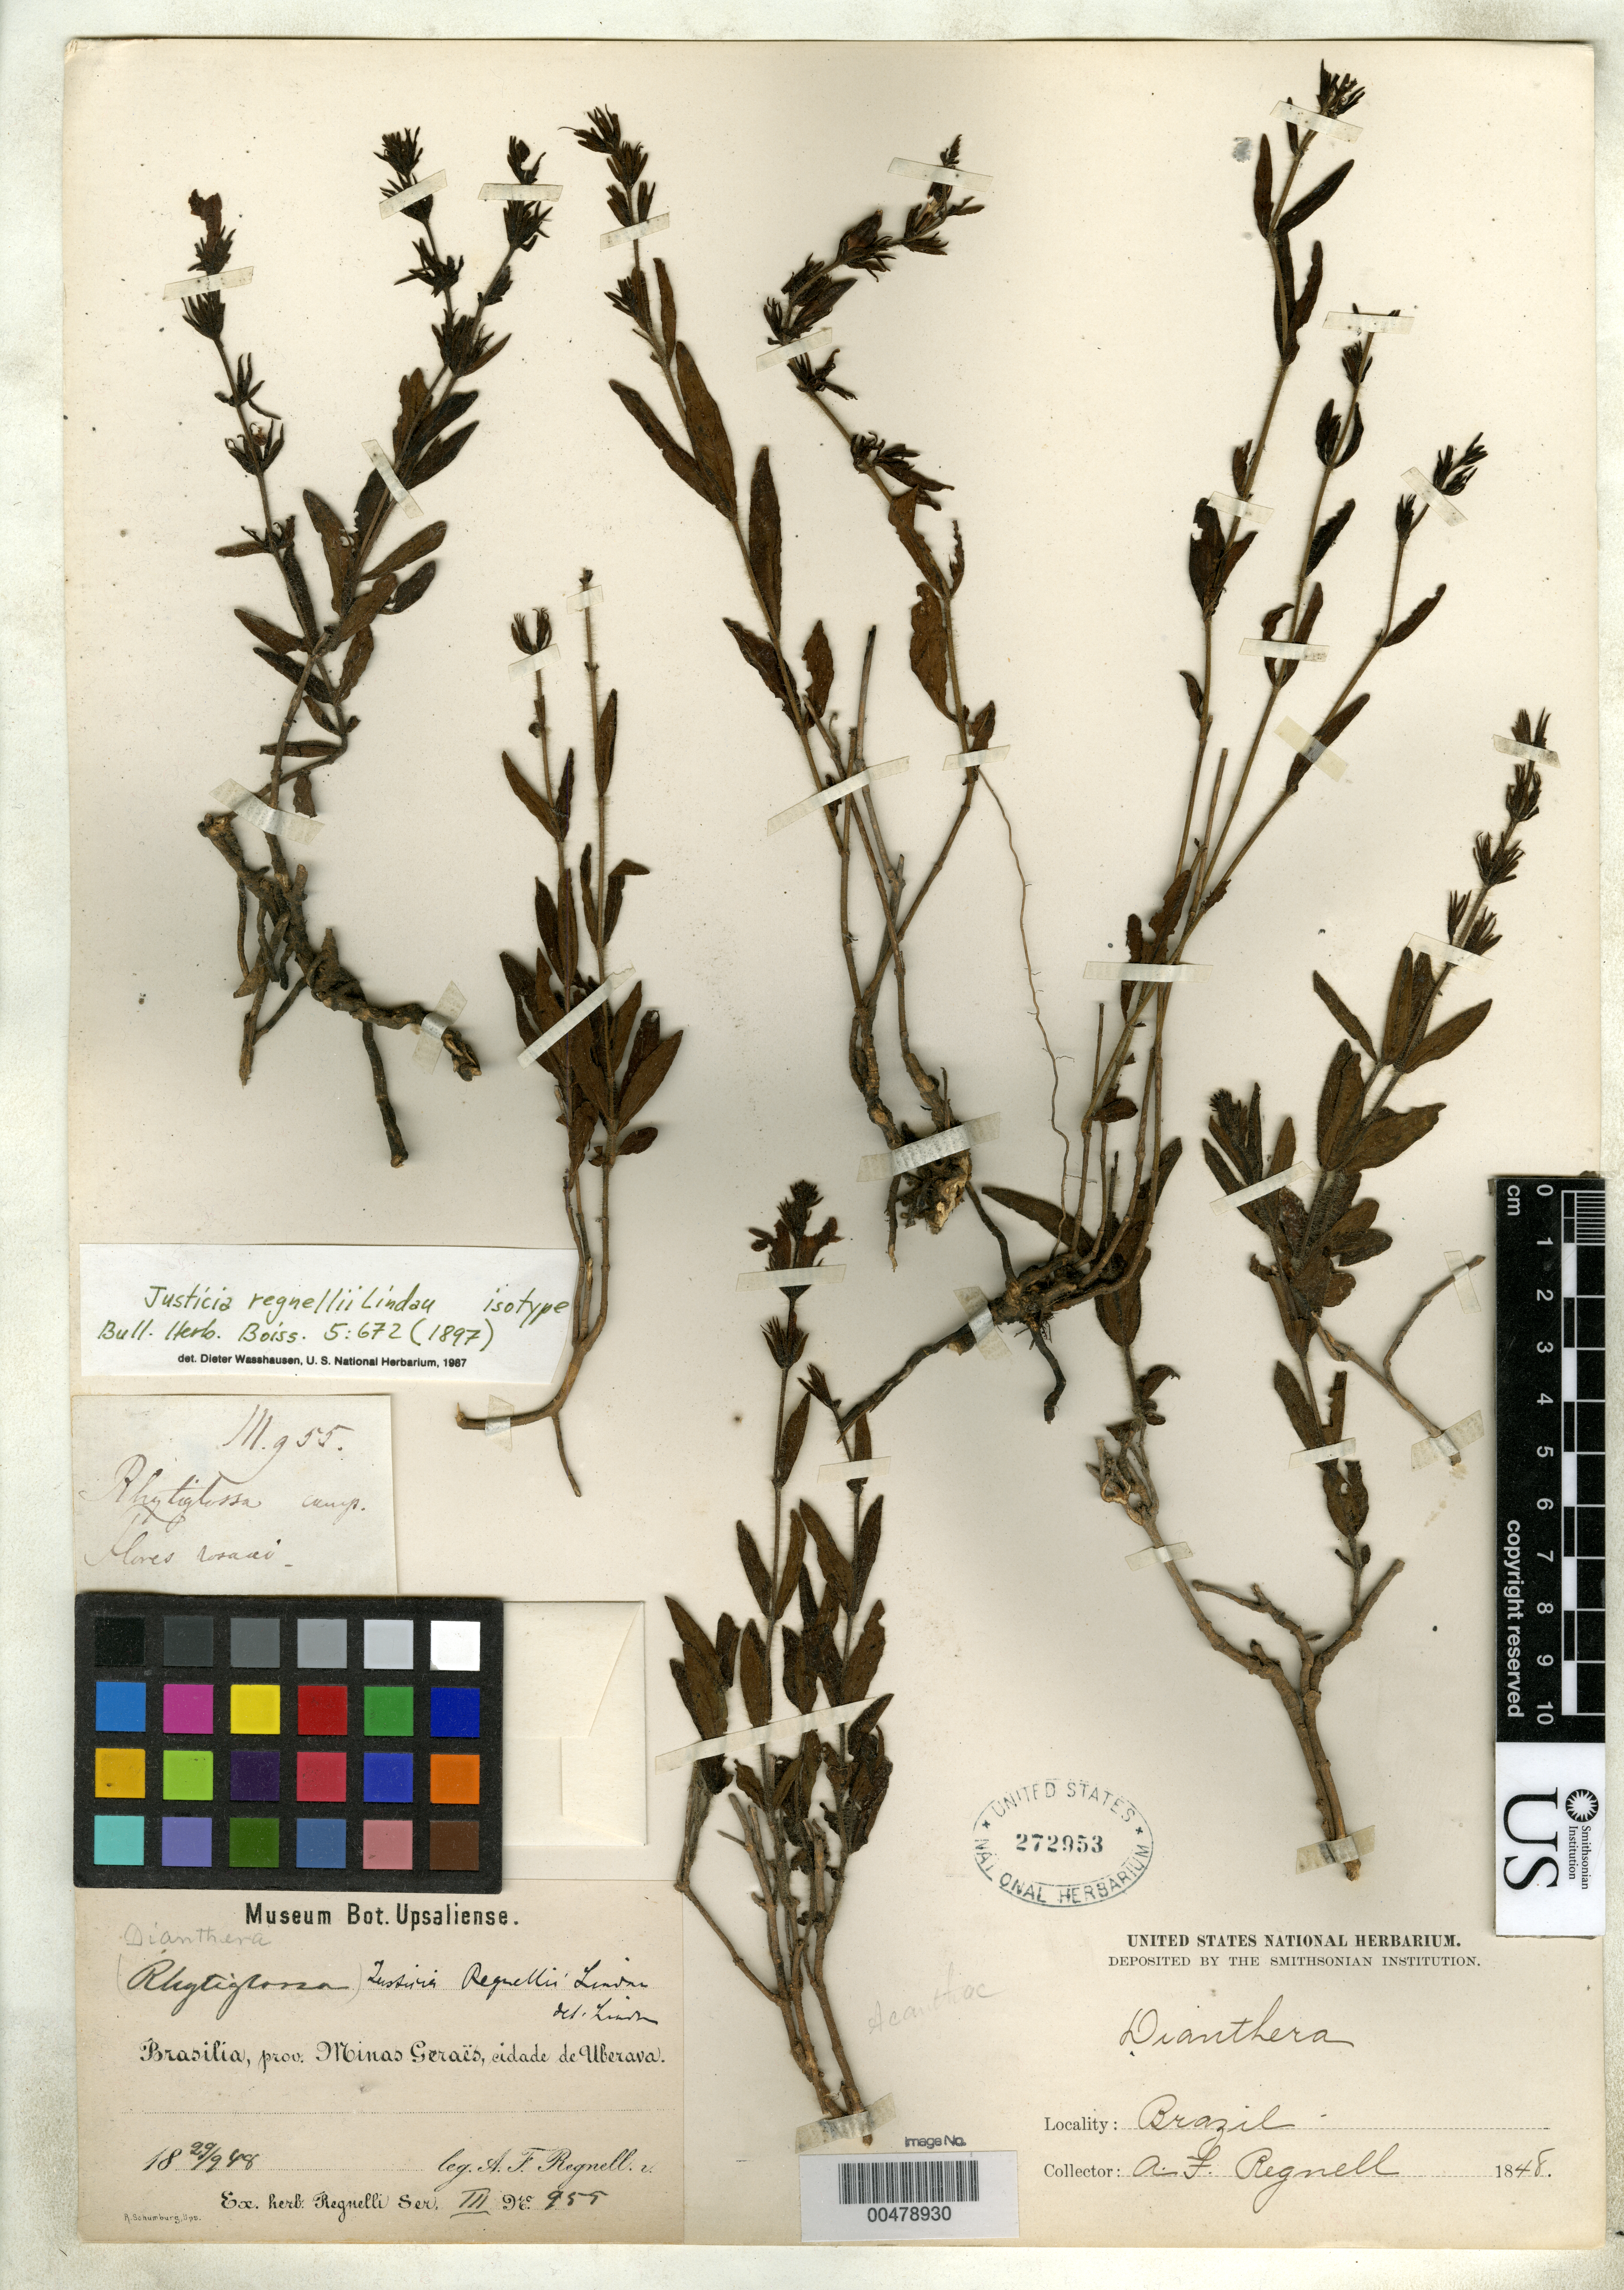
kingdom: Plantae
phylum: Tracheophyta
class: Magnoliopsida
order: Lamiales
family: Acanthaceae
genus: Justicia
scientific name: Justicia regnellii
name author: Lindau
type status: Isotype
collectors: A. F. Regnell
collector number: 955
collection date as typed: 29 Sep 1848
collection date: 1848-09-29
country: Brazil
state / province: Minas Gerais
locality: Cidade de Uberava.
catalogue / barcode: US 272953